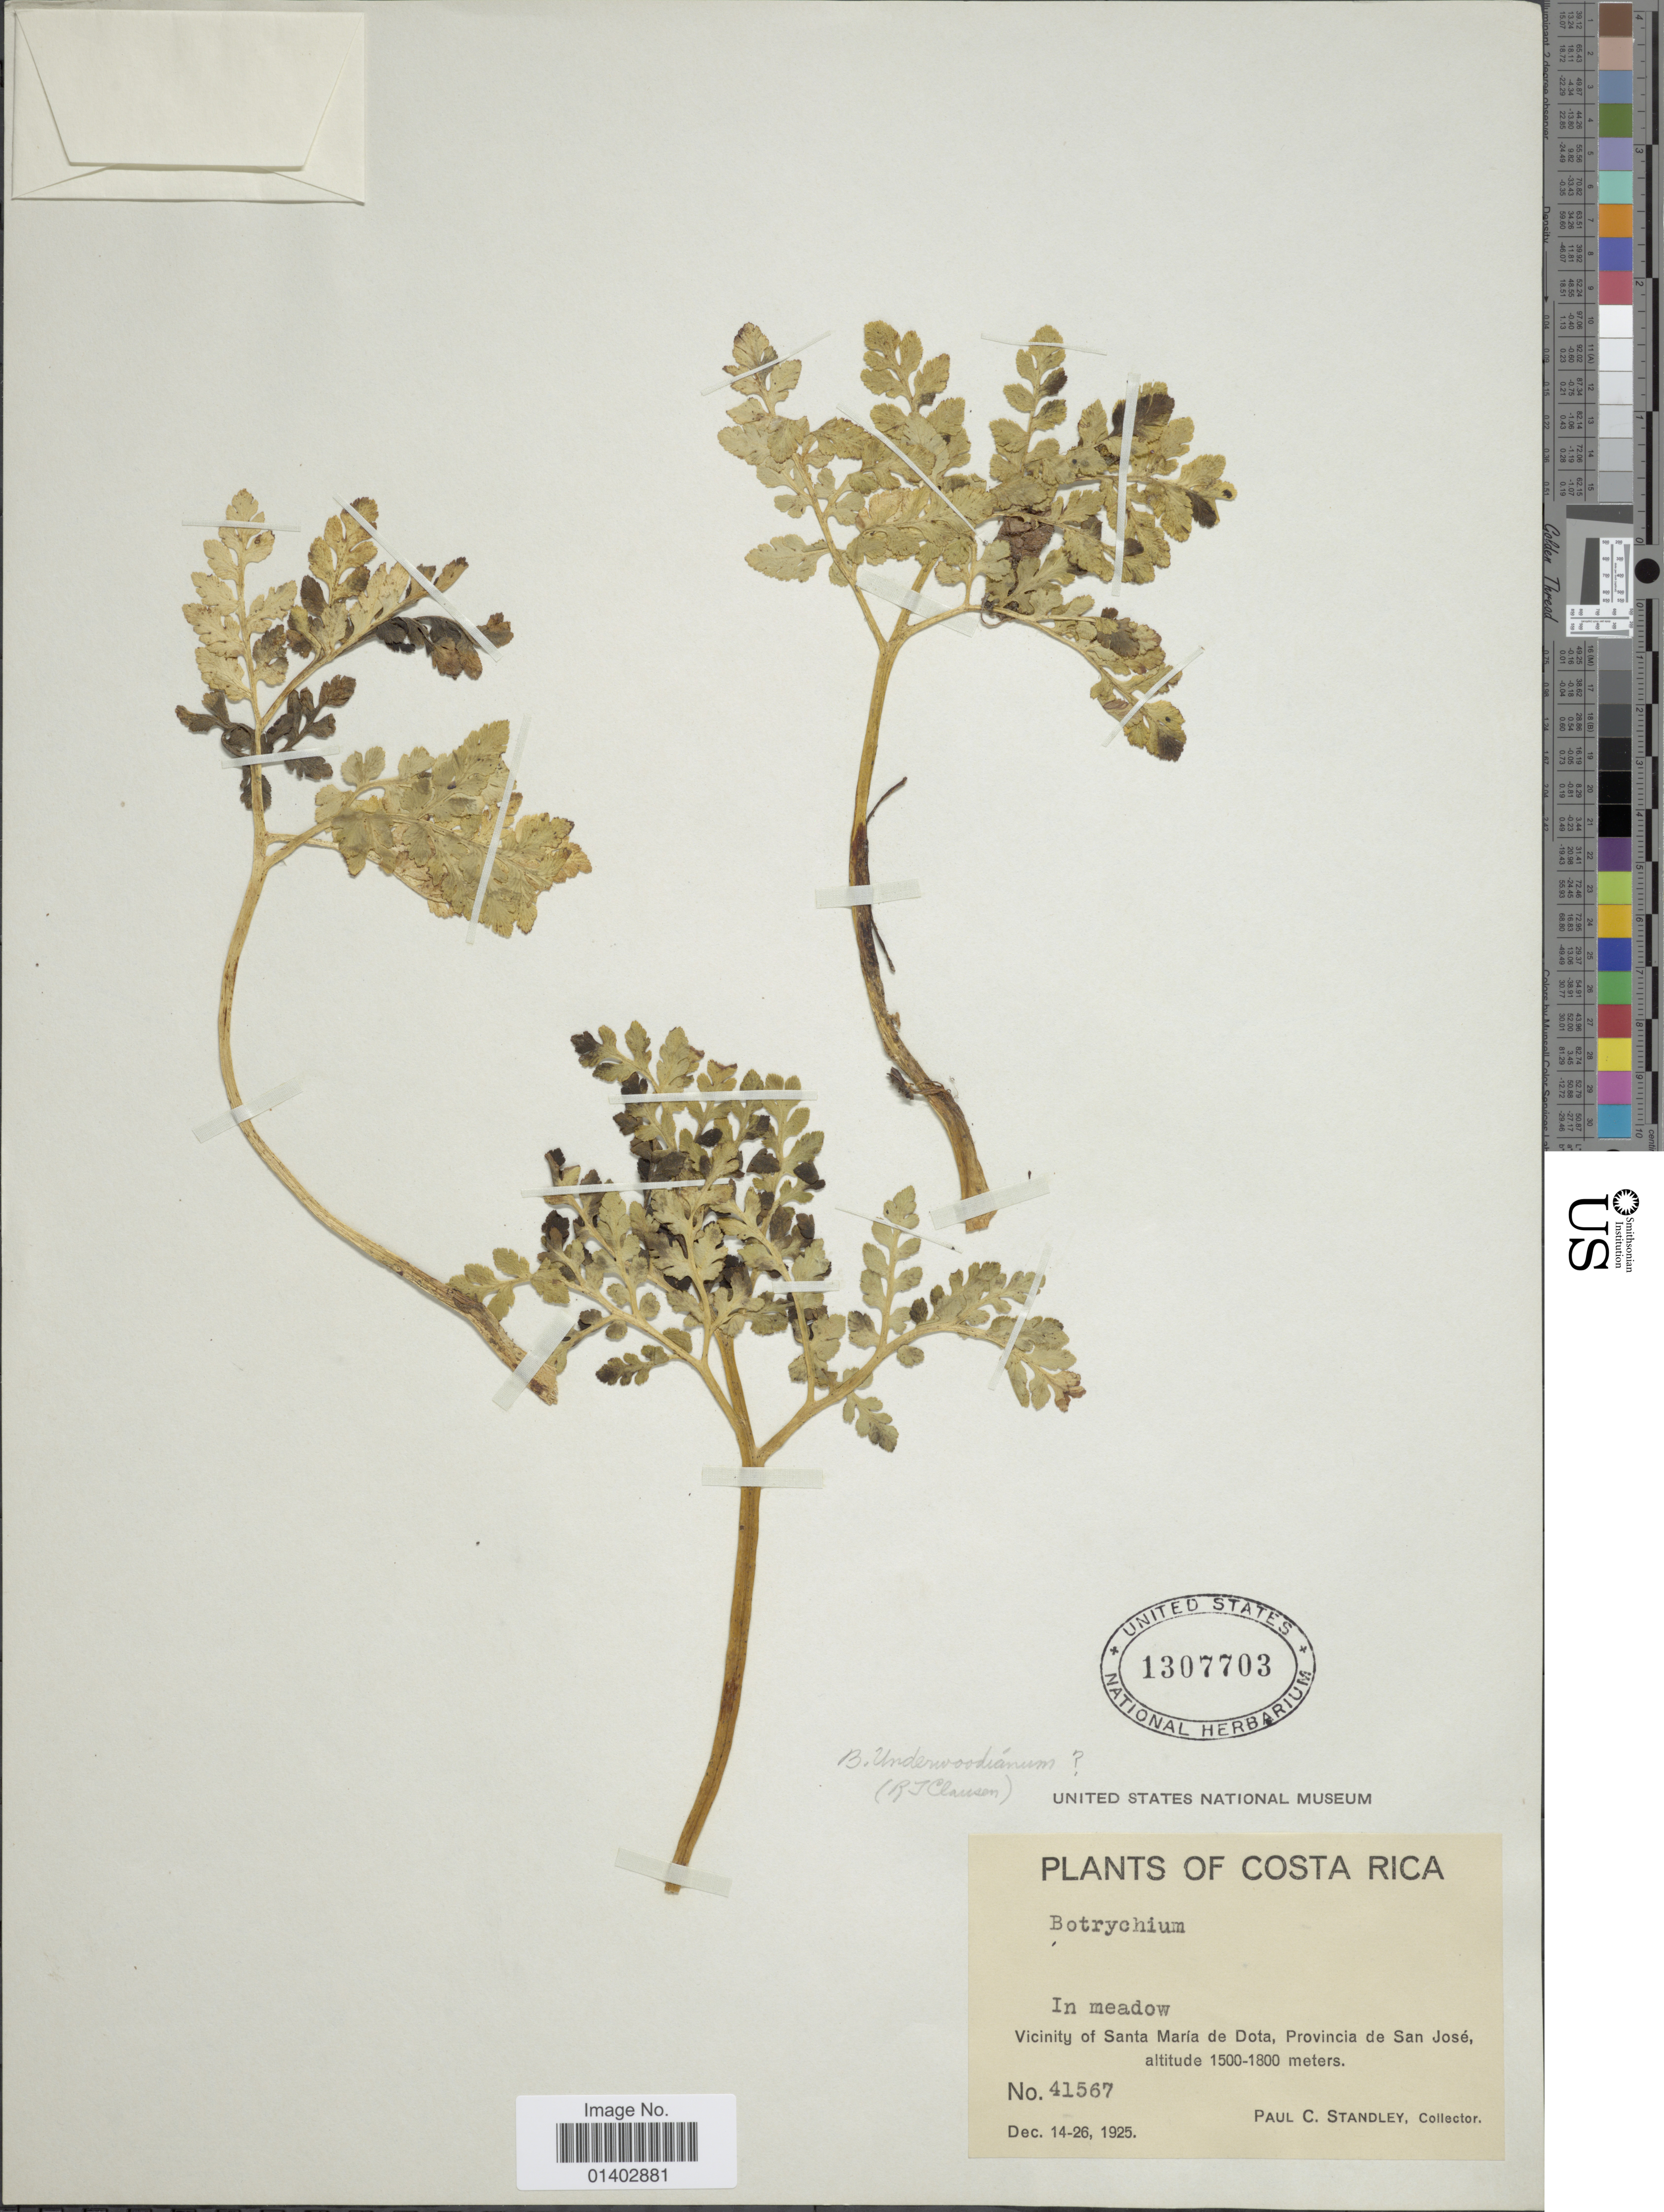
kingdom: Plantae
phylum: Tracheophyta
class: Polypodiopsida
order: Ophioglossales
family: Ophioglossaceae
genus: Botrychium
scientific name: Botrychium underwoodianum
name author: Maxon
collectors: P. C. Standley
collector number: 41567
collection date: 1925-12-14/1925-12-26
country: Costa Rica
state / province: San José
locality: Vicinity of Santa Maria de Dota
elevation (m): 1500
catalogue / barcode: US 1307703